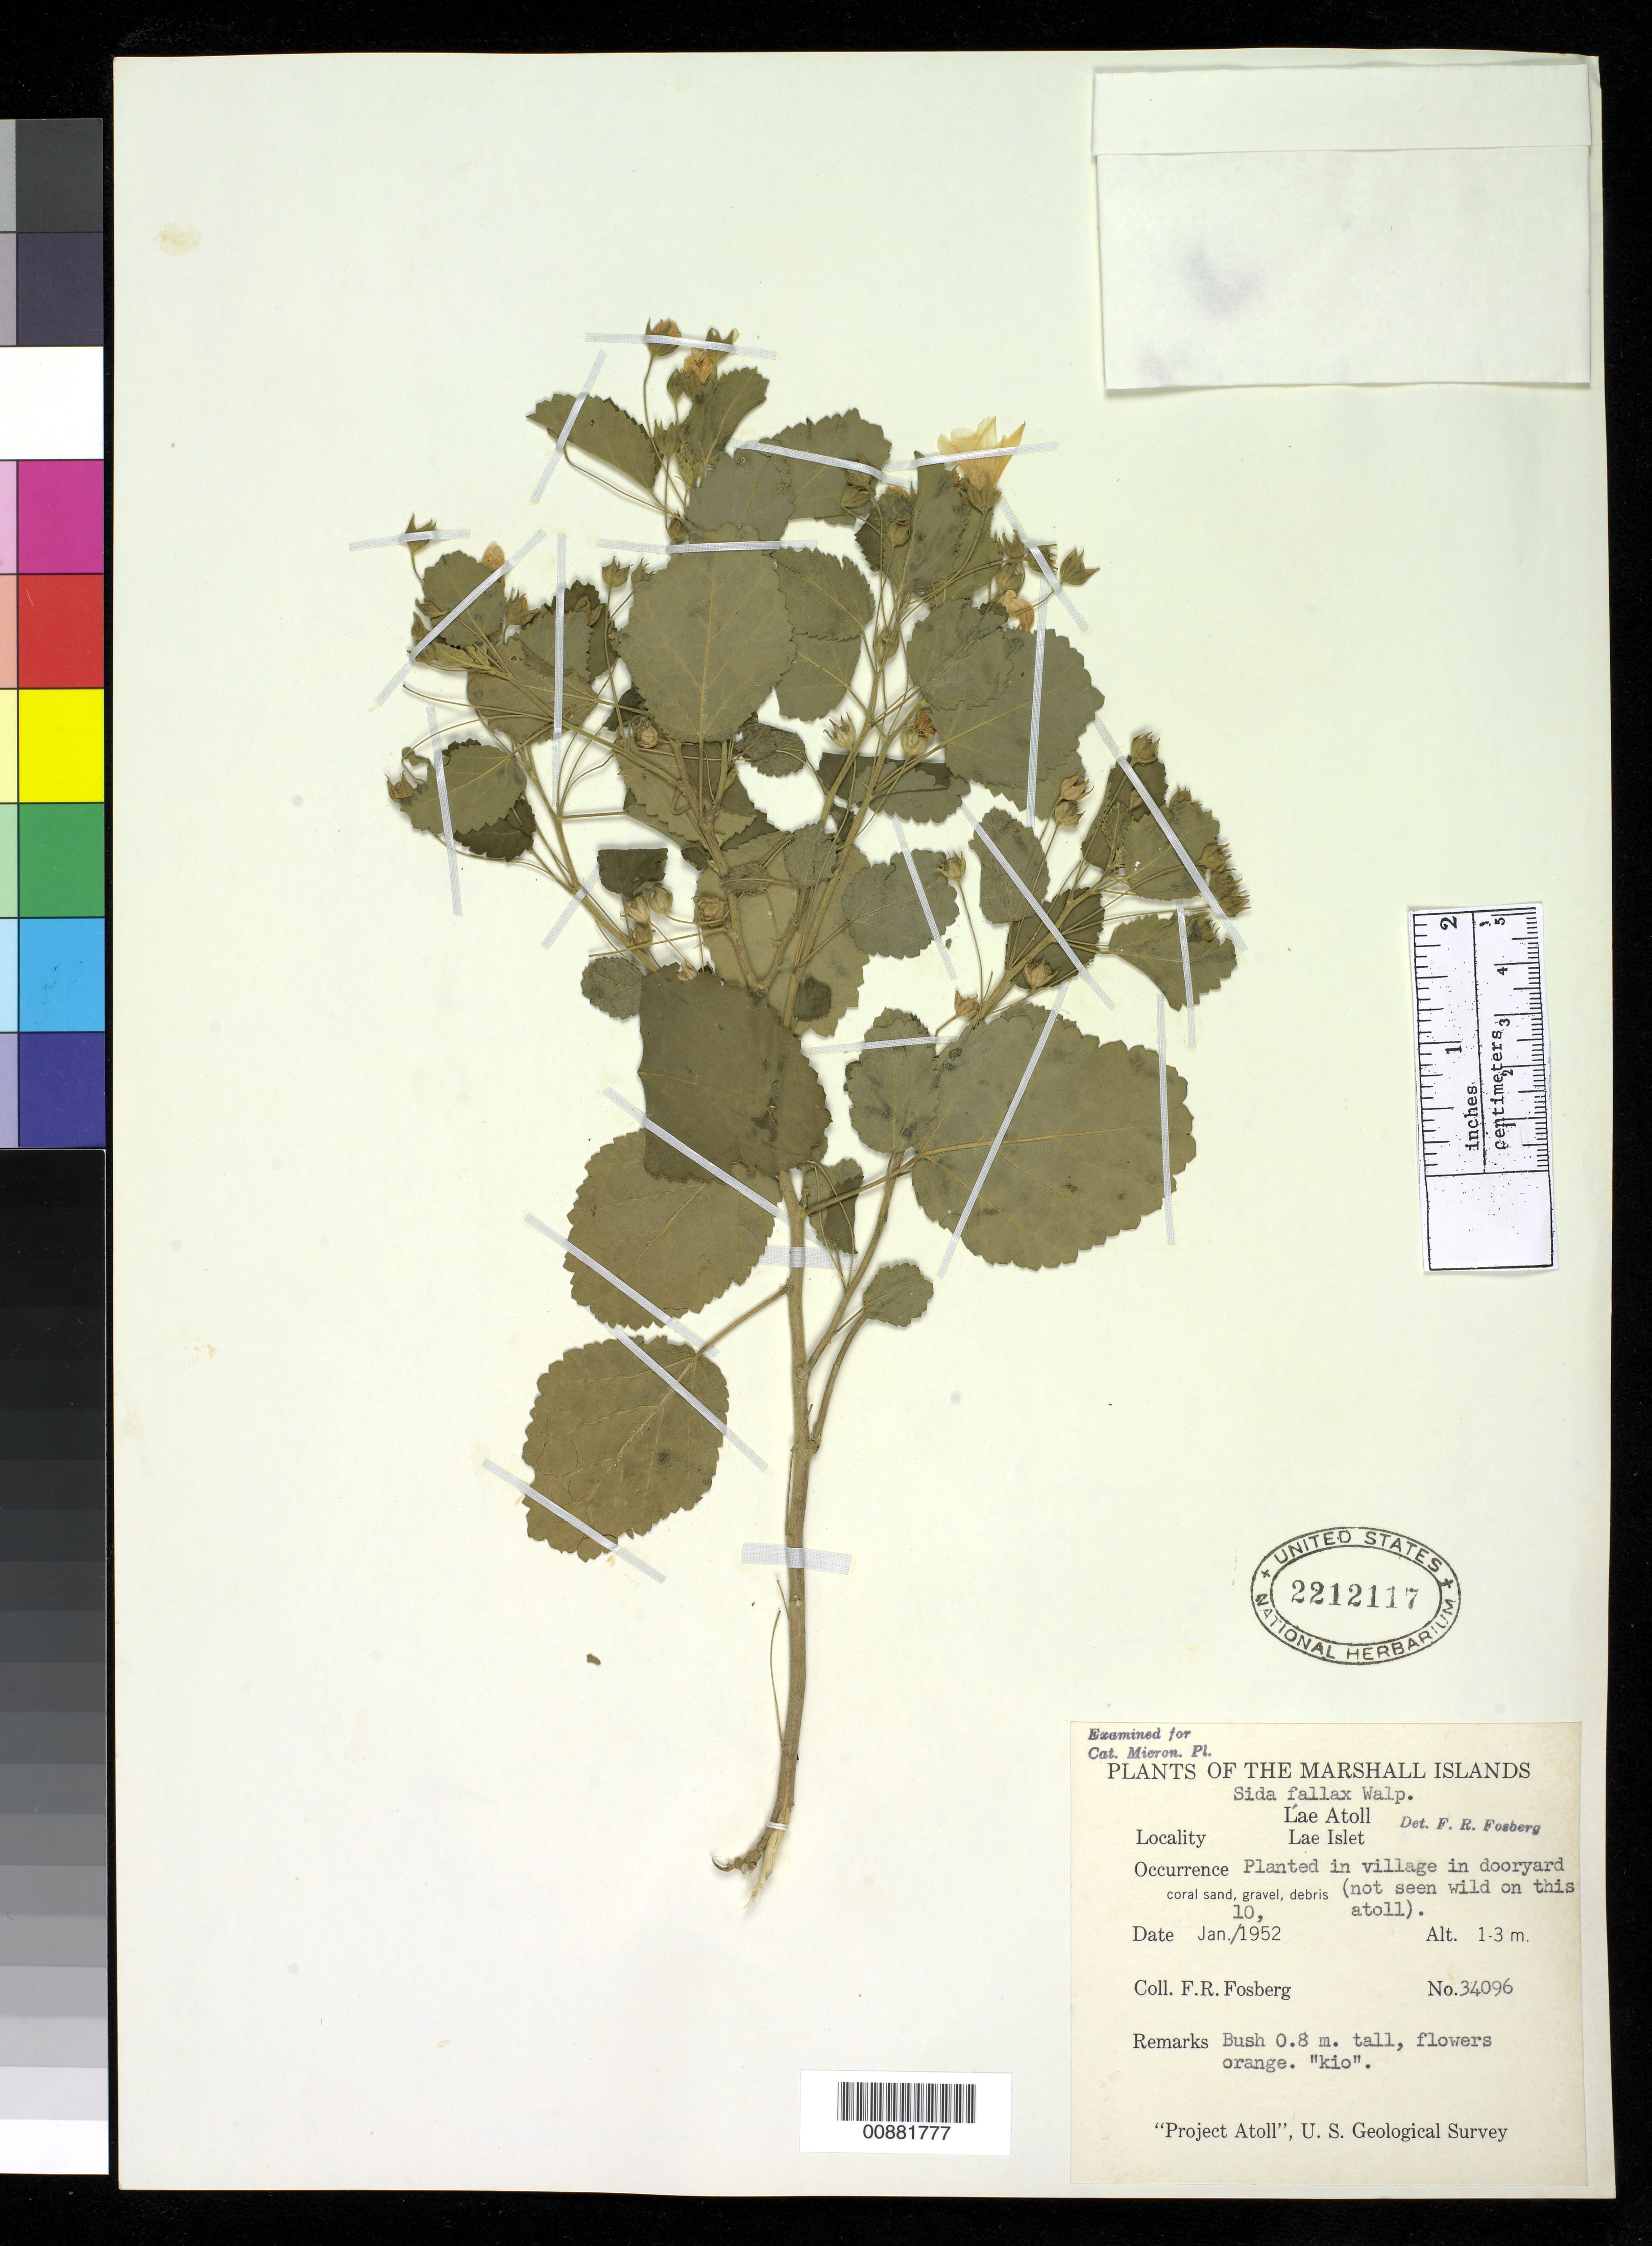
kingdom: Plantae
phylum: Tracheophyta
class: Magnoliopsida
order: Malvales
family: Malvaceae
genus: Sida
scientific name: Sida fallax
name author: Walp.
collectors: F. R. Fosberg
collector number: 34096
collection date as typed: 10 Jan 1952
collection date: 1952-01-10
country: Marshall Islands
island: Lae Atoll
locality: Lae Islet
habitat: Planted in village in dooryard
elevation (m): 1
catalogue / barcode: US 2212117